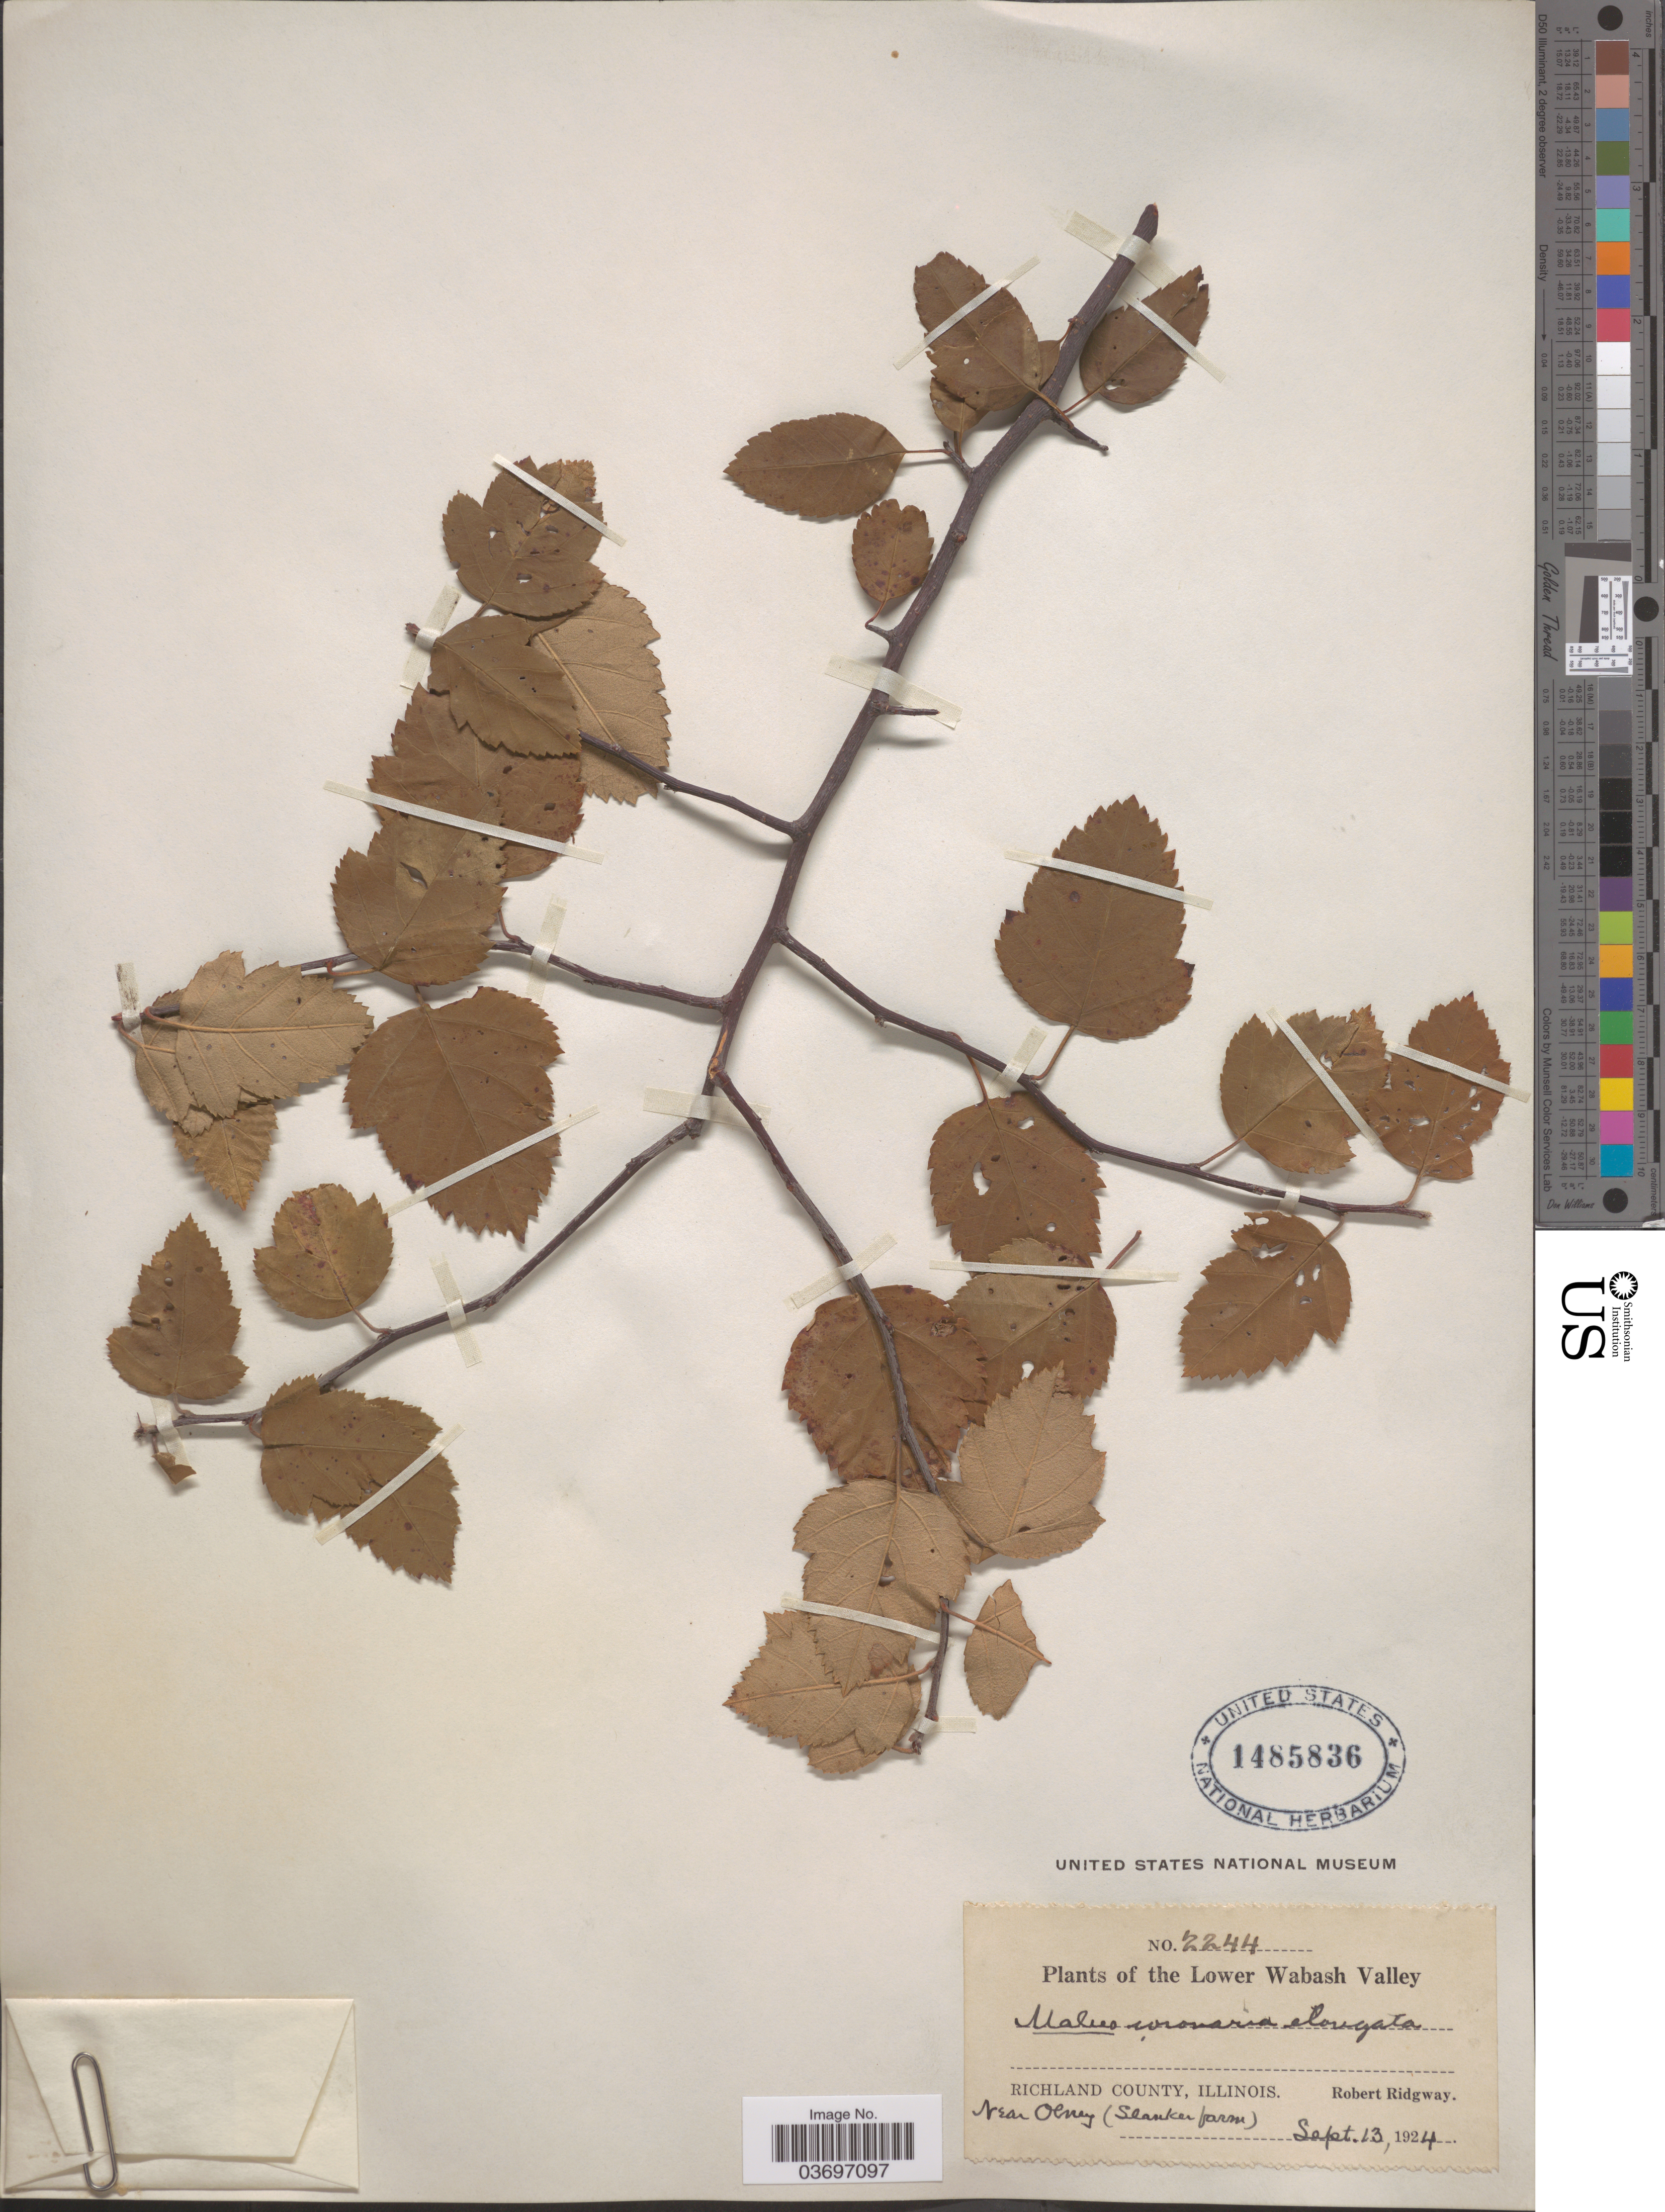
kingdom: Plantae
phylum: Tracheophyta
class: Magnoliopsida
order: Rosales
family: Rosaceae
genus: Malus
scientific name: Malus coronaria var. elongata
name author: (Rehder) Rehder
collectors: R. Ridgway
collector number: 2244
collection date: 1924-09-13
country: United States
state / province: Illinois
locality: The Lower Wabash Valley. Richland County. Near Olney (Slanker farm).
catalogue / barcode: US 1485836